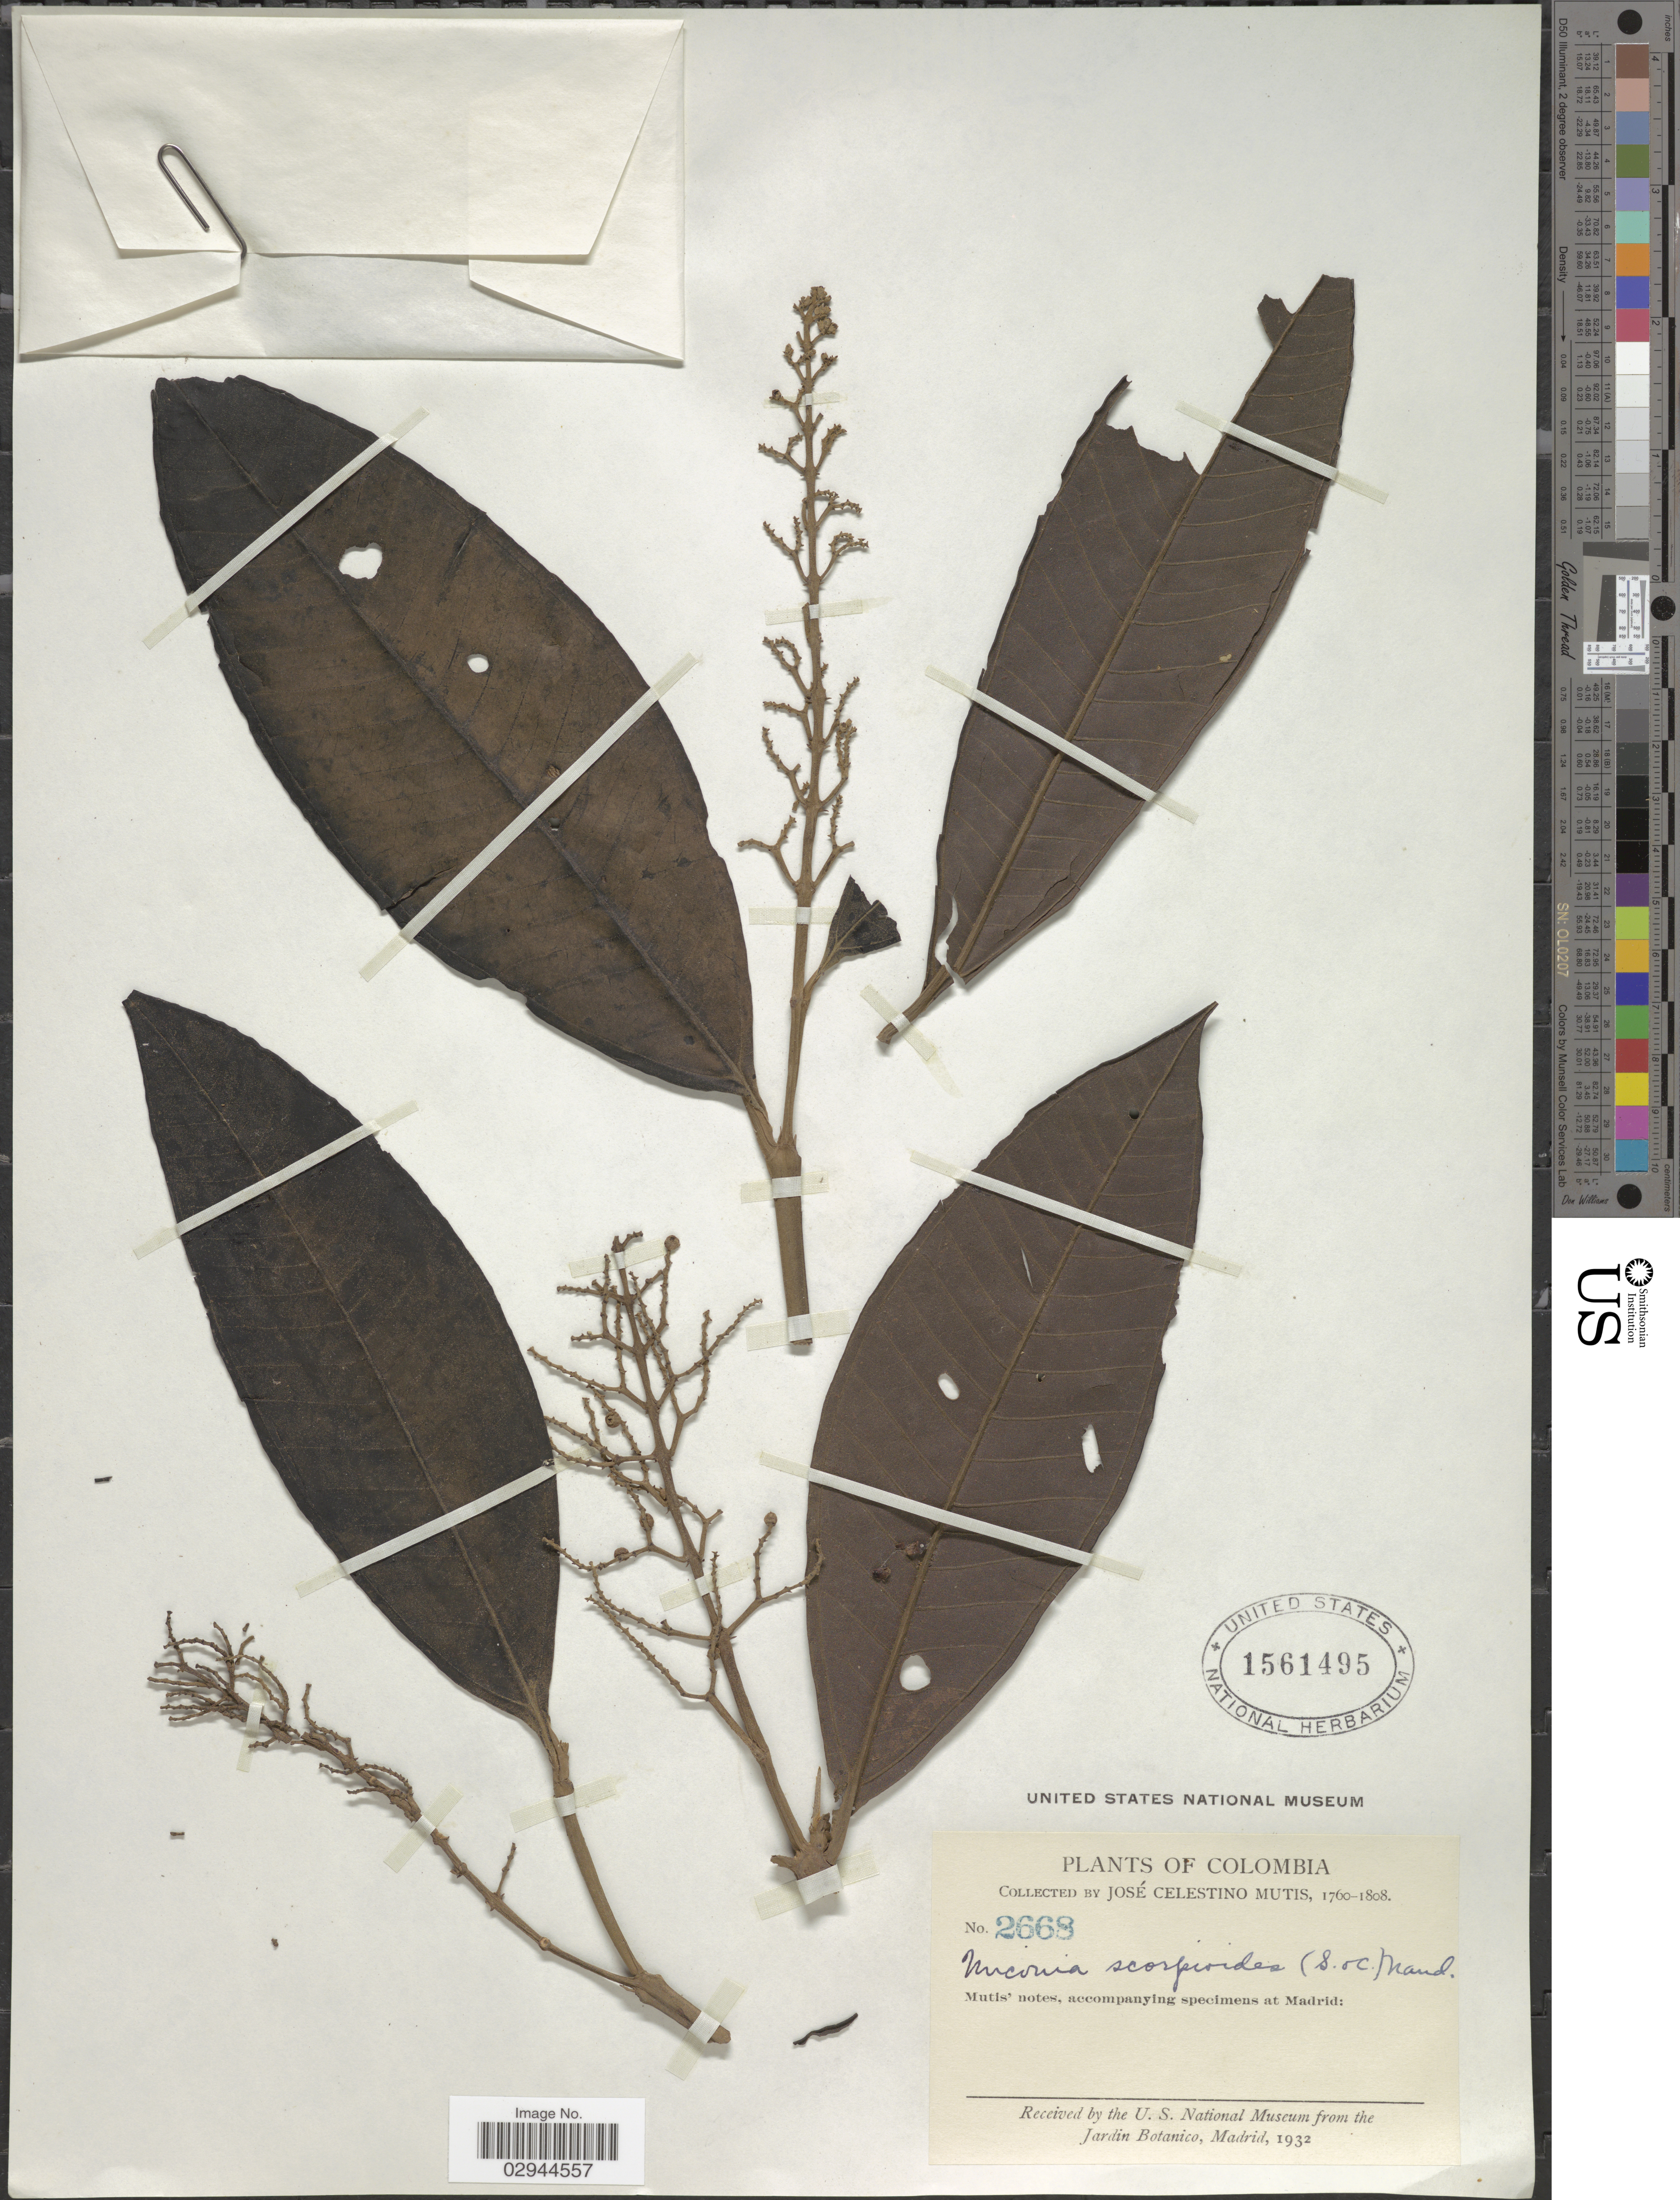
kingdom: Plantae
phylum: Tracheophyta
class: Magnoliopsida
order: Myrtales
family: Melastomataceae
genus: Miconia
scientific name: Miconia trinervia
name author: (Sw.) D. Don ex Loudon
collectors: J. C. B. Mutis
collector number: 2668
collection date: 1760/1808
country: Colombia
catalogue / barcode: US 1561495